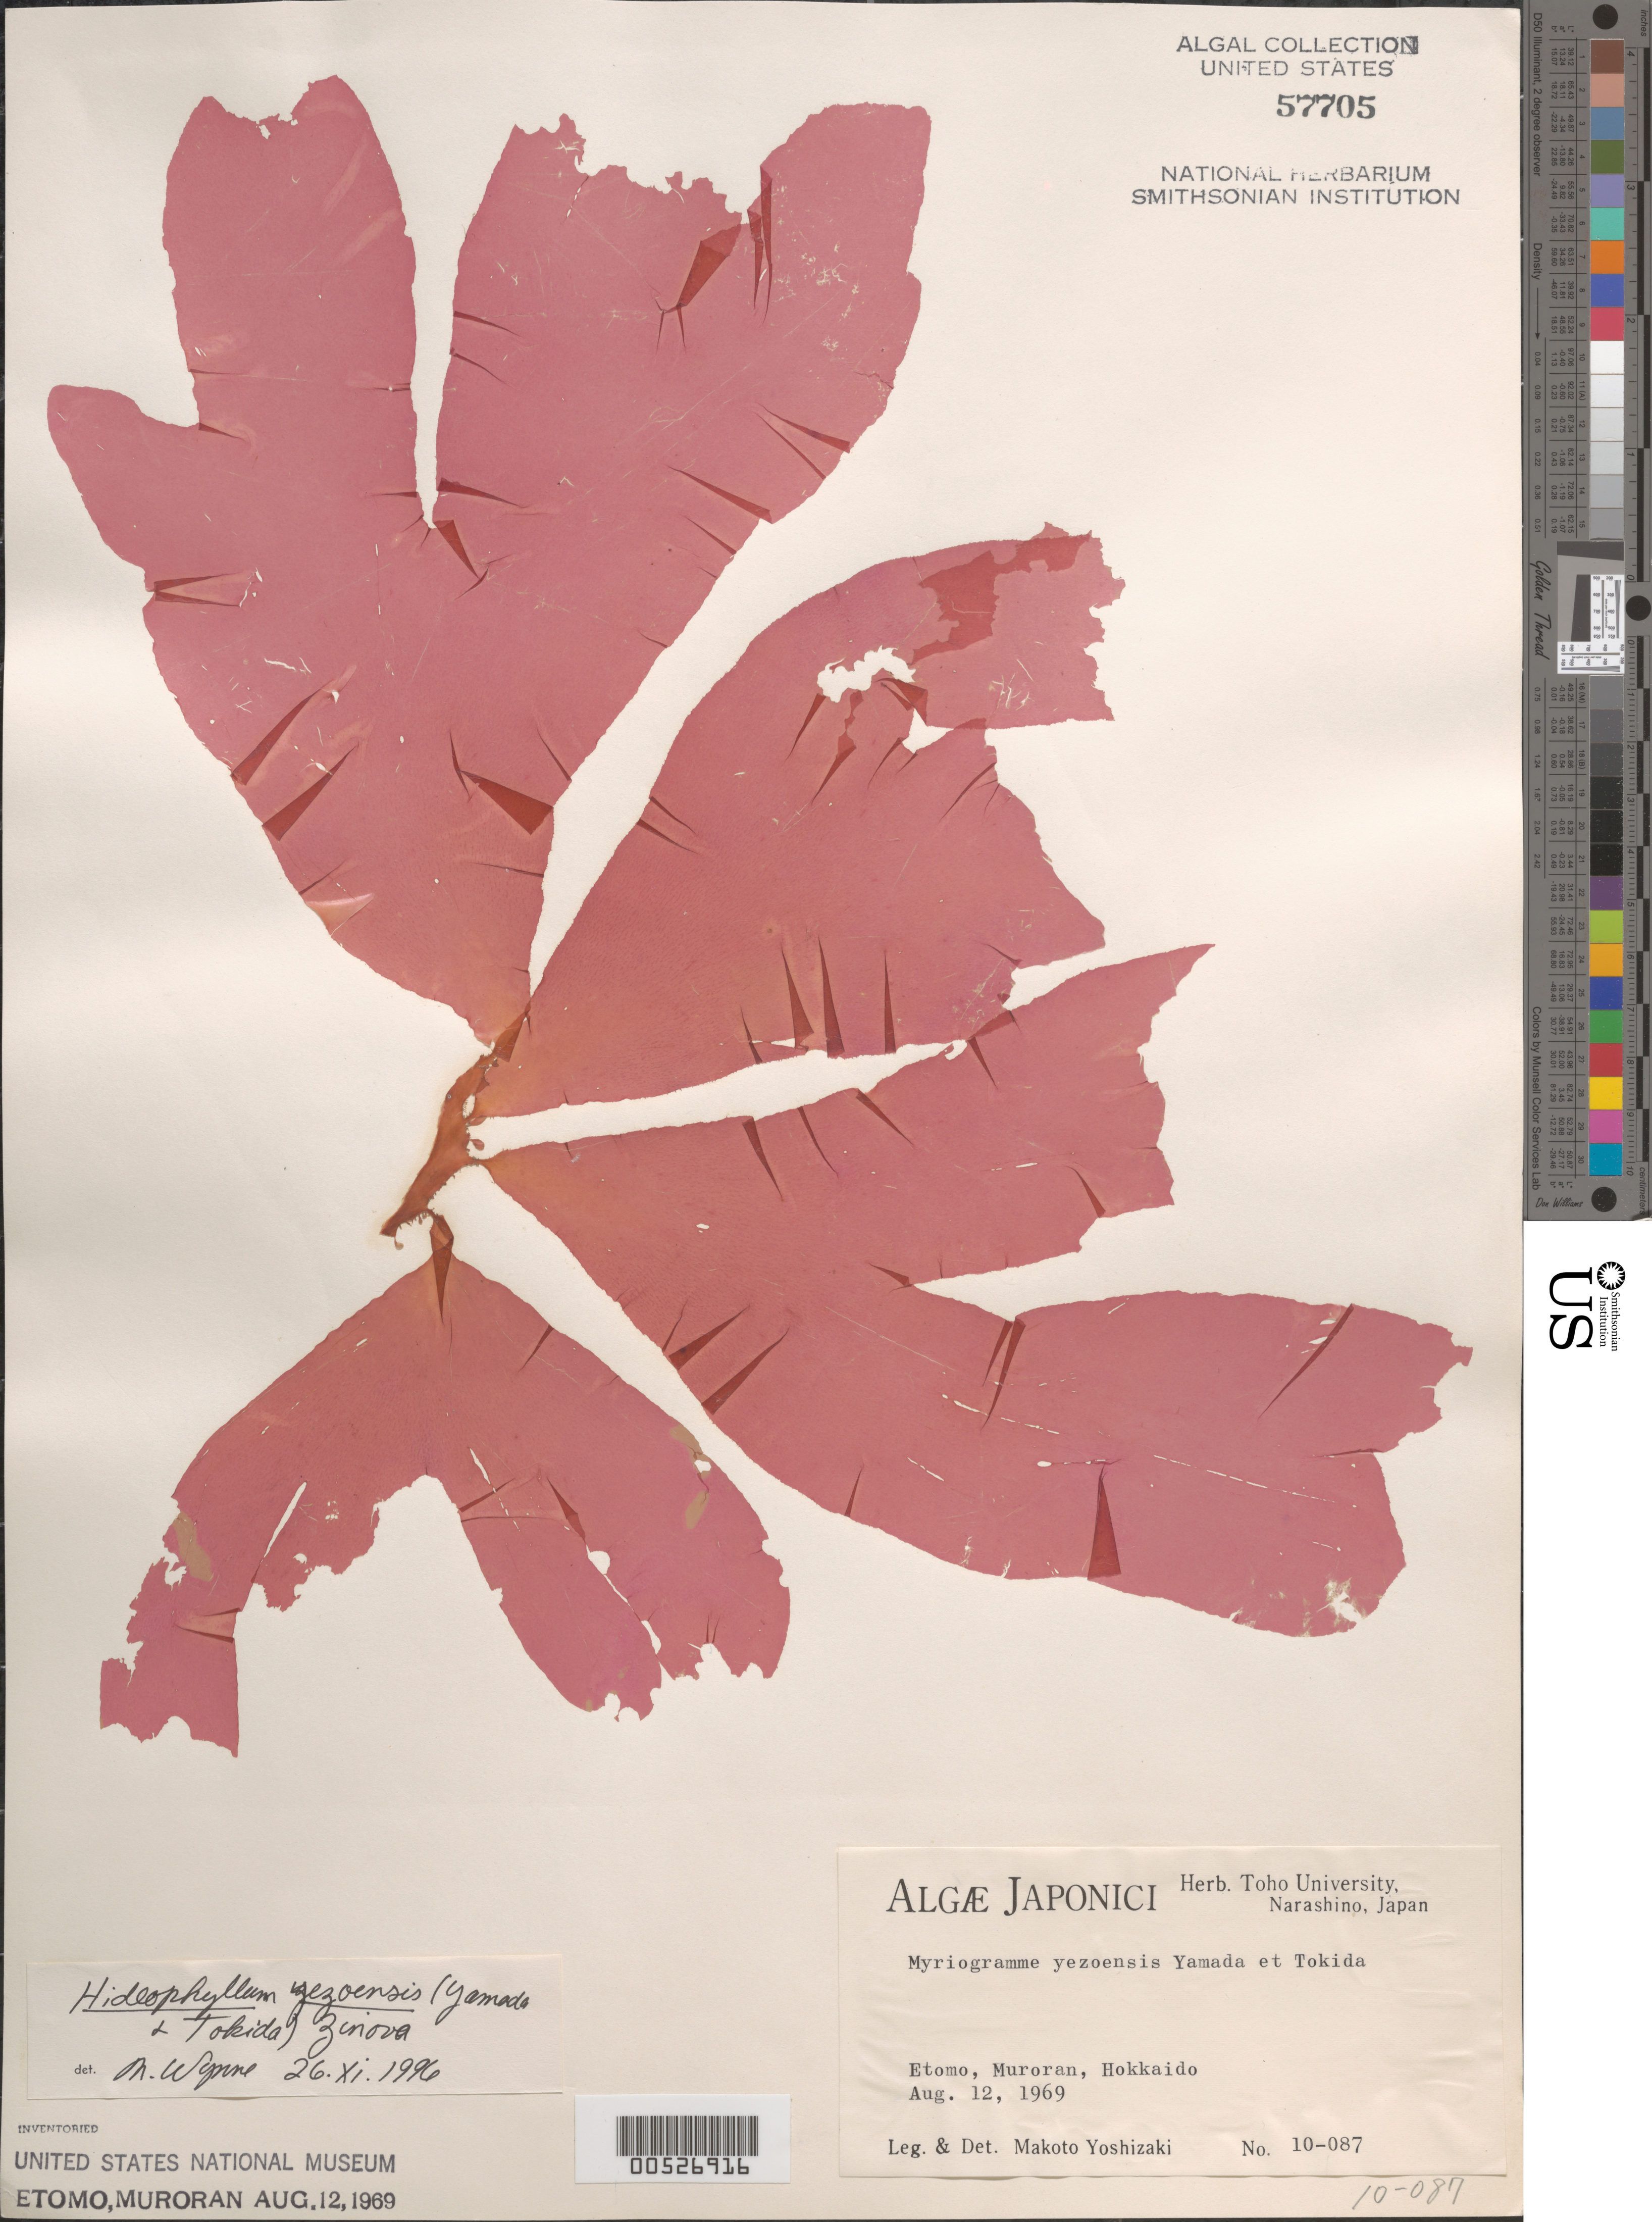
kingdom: Plantae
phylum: Rhodophyta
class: Florideophyceae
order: Ceramiales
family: Delesseriaceae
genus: Hideophyllum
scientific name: Hideophyllum yezoensis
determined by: Wynne, M. J.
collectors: M. Yoshizaki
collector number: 10-087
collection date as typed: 12 Aug 1969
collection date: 1969-08-12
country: Japan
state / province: Hokkaido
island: Hokkaido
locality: Etomo, Muroran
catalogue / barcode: US 57705